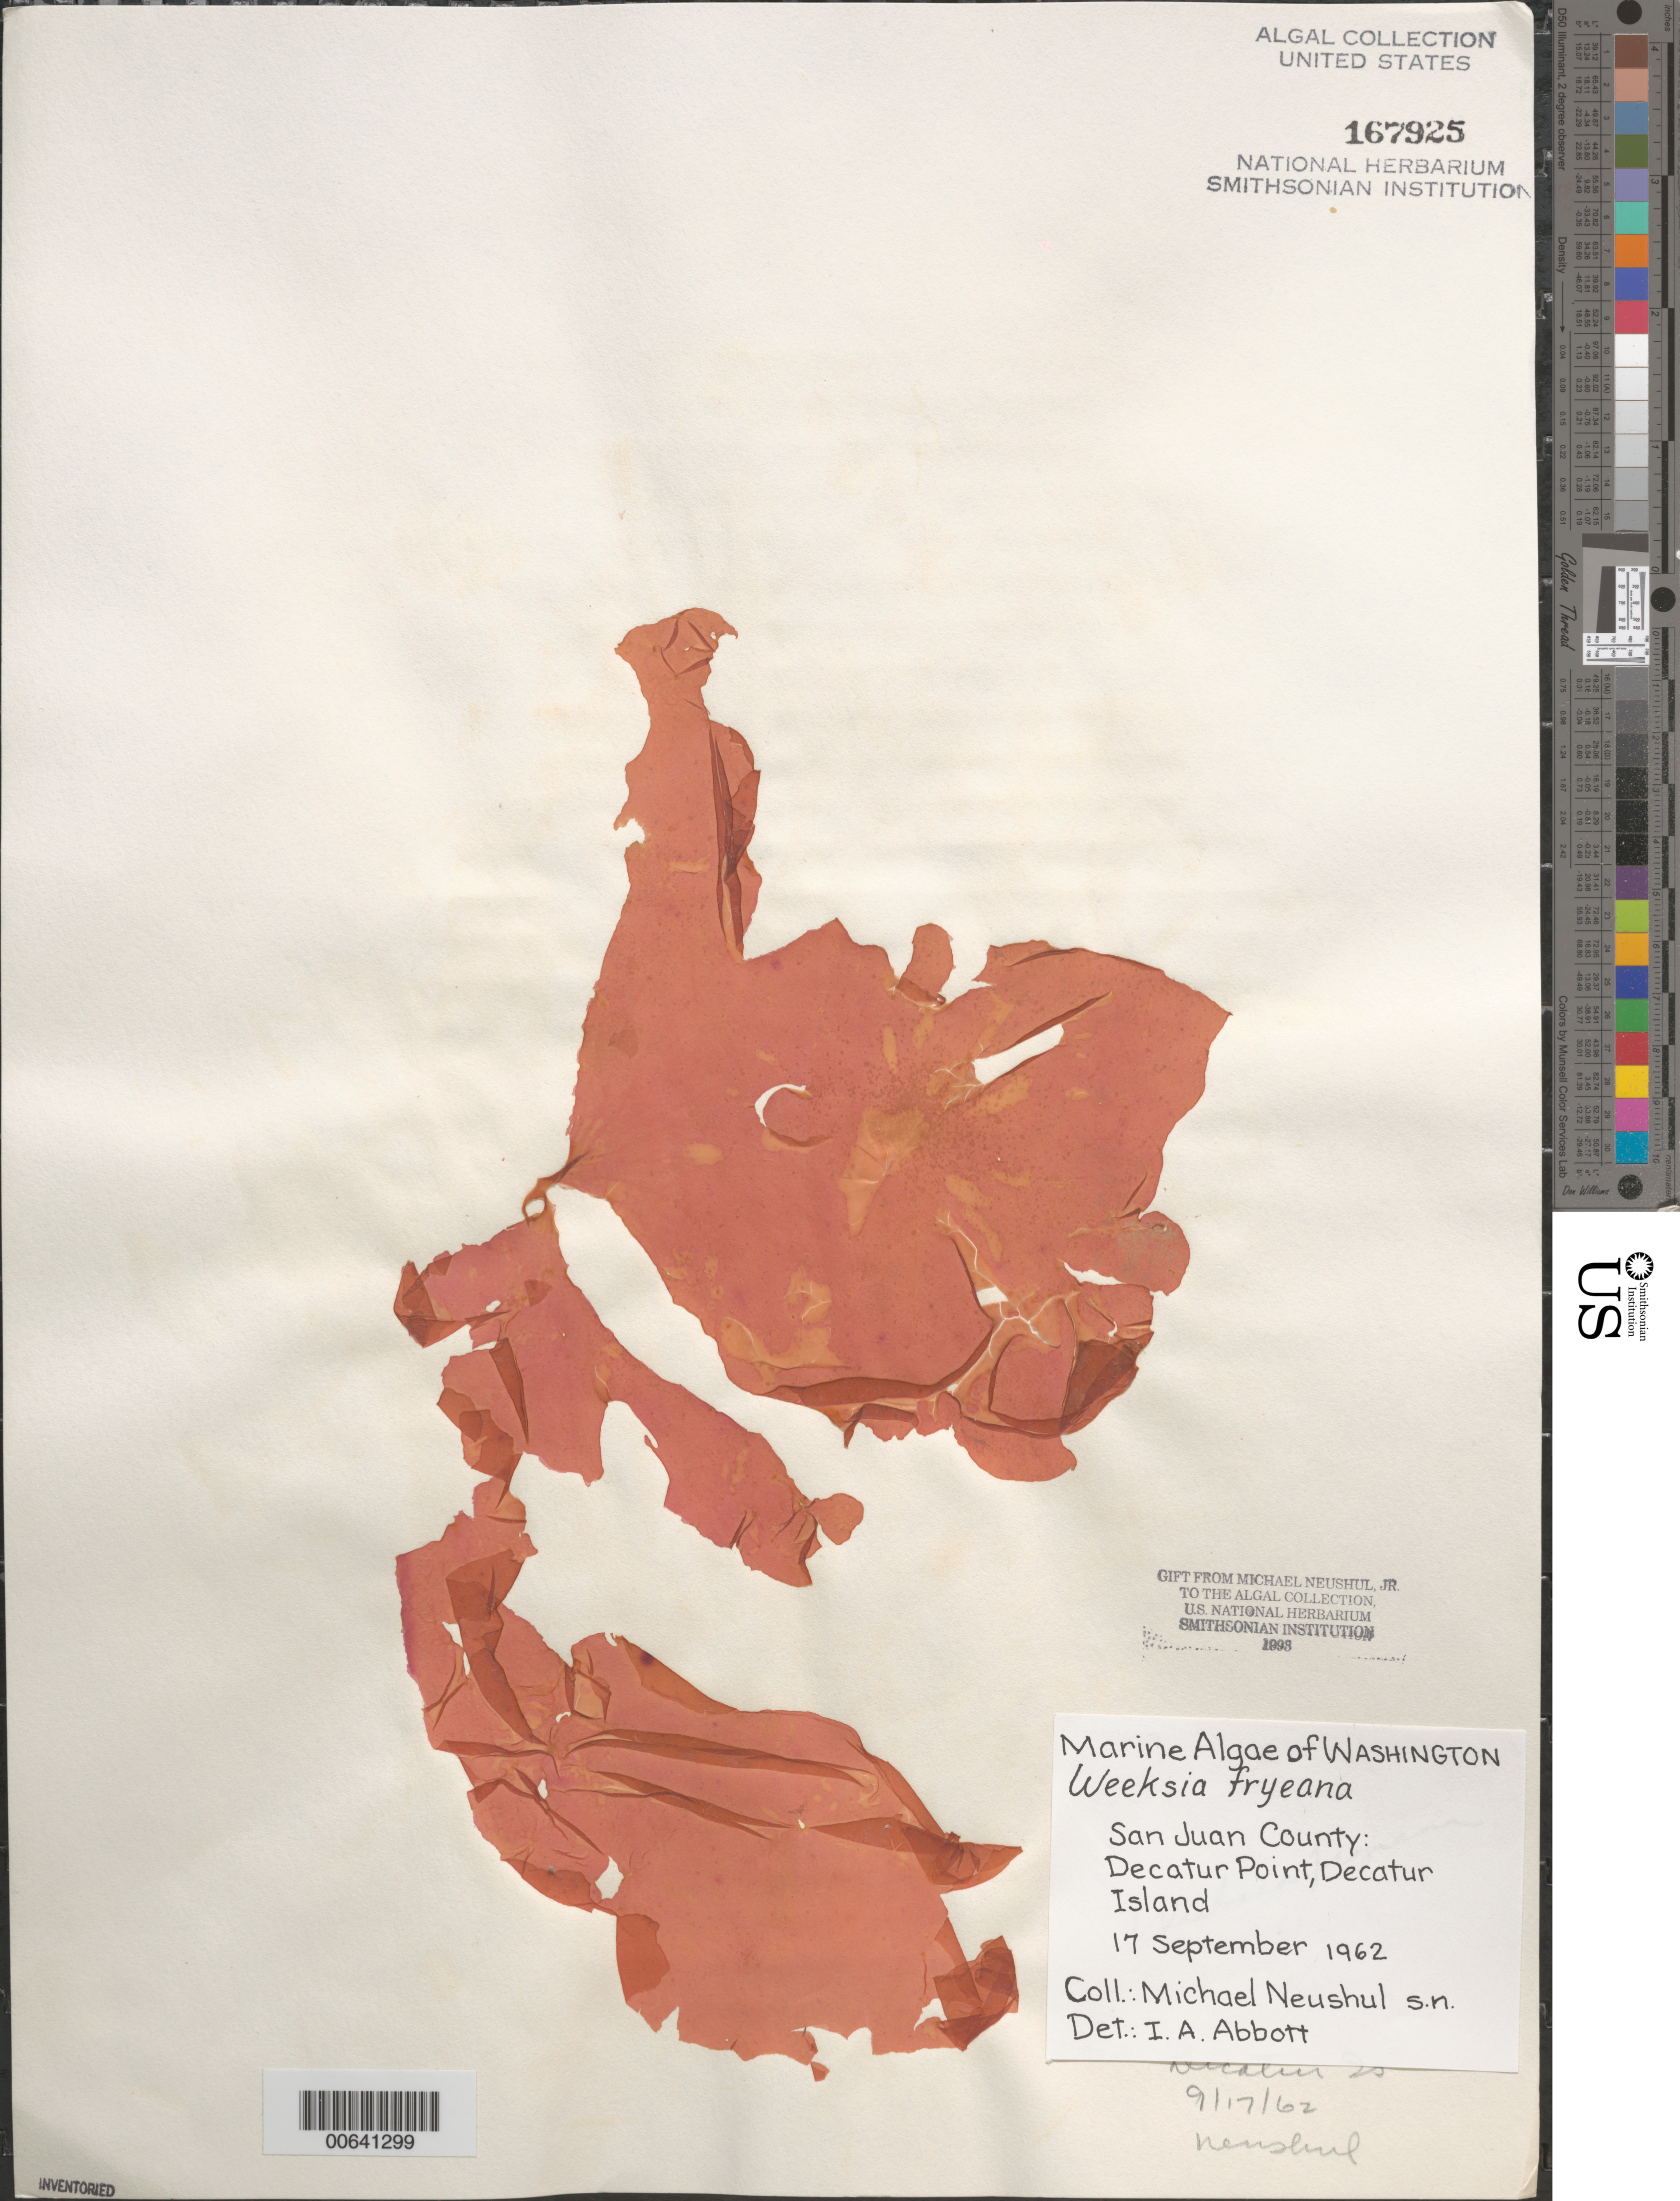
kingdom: Plantae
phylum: Rhodophyta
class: Florideophyceae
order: Gigartinales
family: Dumontiaceae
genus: Weeksia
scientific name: Weeksia coccinea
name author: (Harv.) S.C. Lindstrom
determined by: Algae name updating Project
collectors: M. Neushul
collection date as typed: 17 Sep 1962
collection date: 1962-09-17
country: United States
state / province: Washington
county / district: San Juan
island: Decatur Island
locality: Decatur Point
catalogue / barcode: US 167925